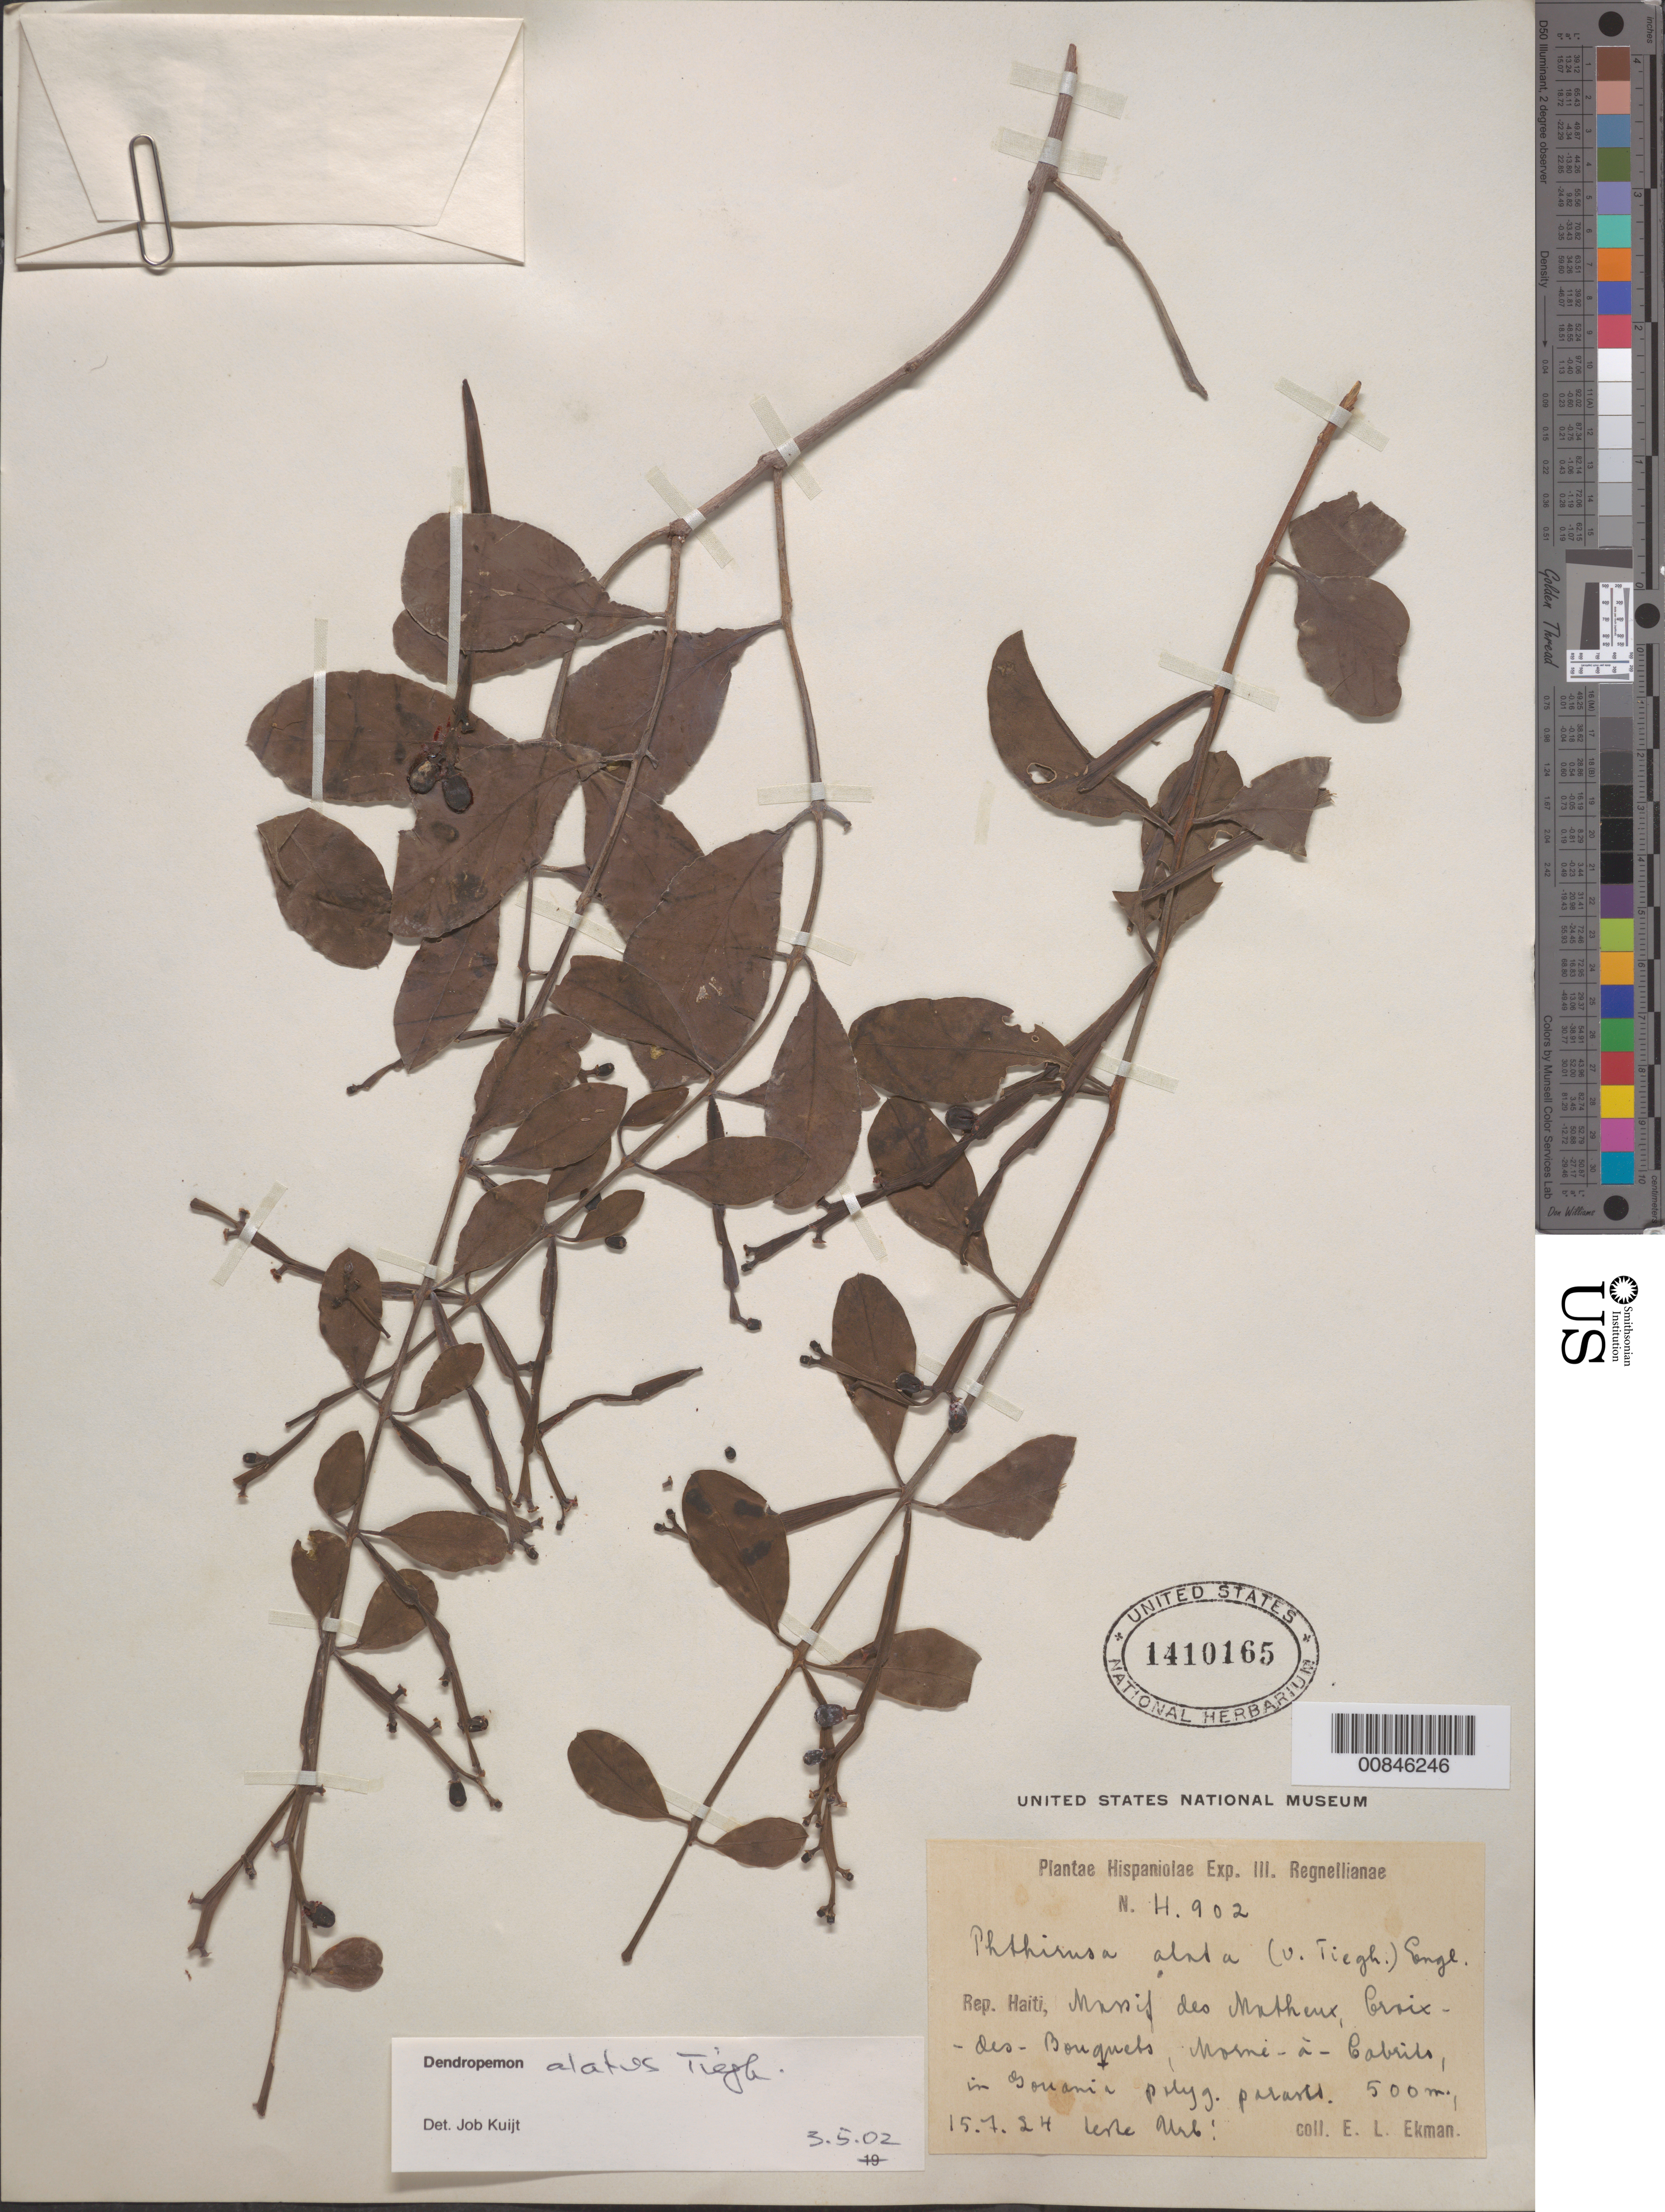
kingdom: Plantae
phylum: Tracheophyta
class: Magnoliopsida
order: Santalales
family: Loranthaceae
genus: Dendropemon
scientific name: Dendropemon alatus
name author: Tiegh.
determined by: Urban, Ignatz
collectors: E. L. Ekman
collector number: H 902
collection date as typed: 15 Jul 1924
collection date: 1924-07-15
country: Haiti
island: Hispaniola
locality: Massif des Matheux, Croix des Bouquets, Morne à Cabrits.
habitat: In Gouania polyg.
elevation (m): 500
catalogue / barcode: US 1410165